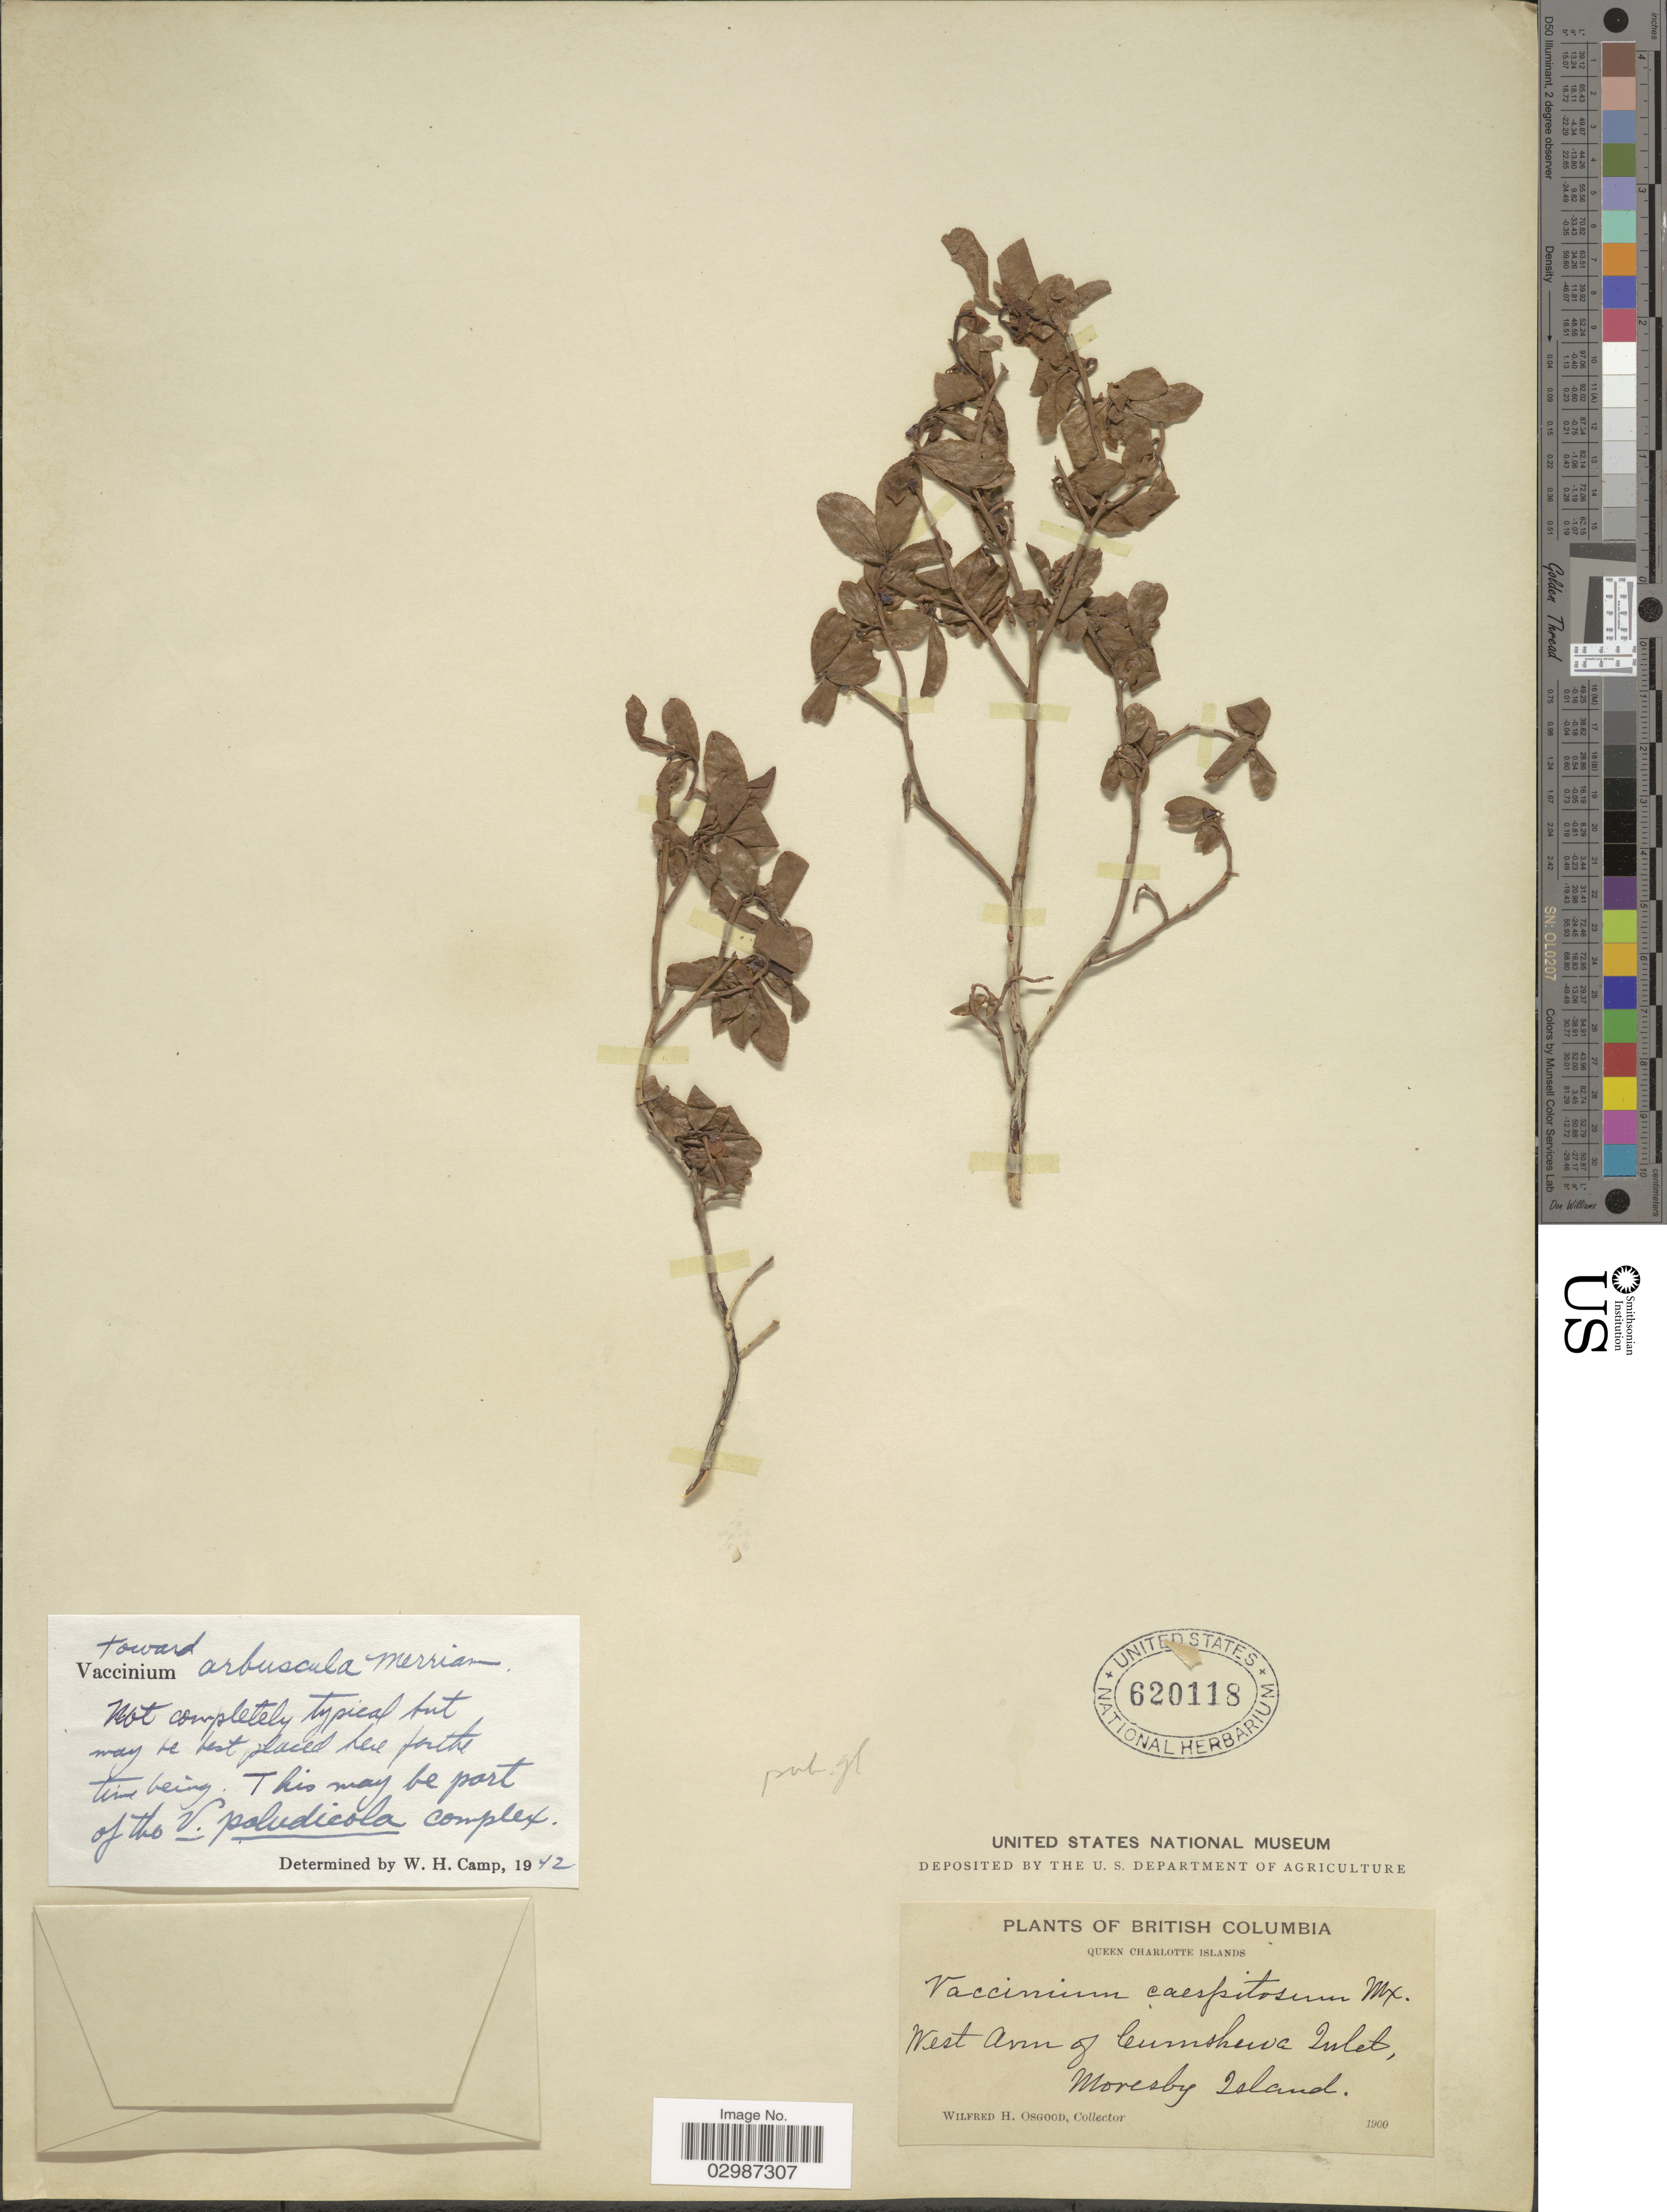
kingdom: Plantae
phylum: Tracheophyta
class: Magnoliopsida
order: Ericales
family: Ericaceae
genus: Vaccinium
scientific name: Vaccinium arbuscula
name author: (A. Gray) Merriam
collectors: W. Osgood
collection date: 1900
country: Canada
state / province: British Columbia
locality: Queen Charlotte Islands, West Arm of Cumshewa Inlet, Moresby Island.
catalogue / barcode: US 620118